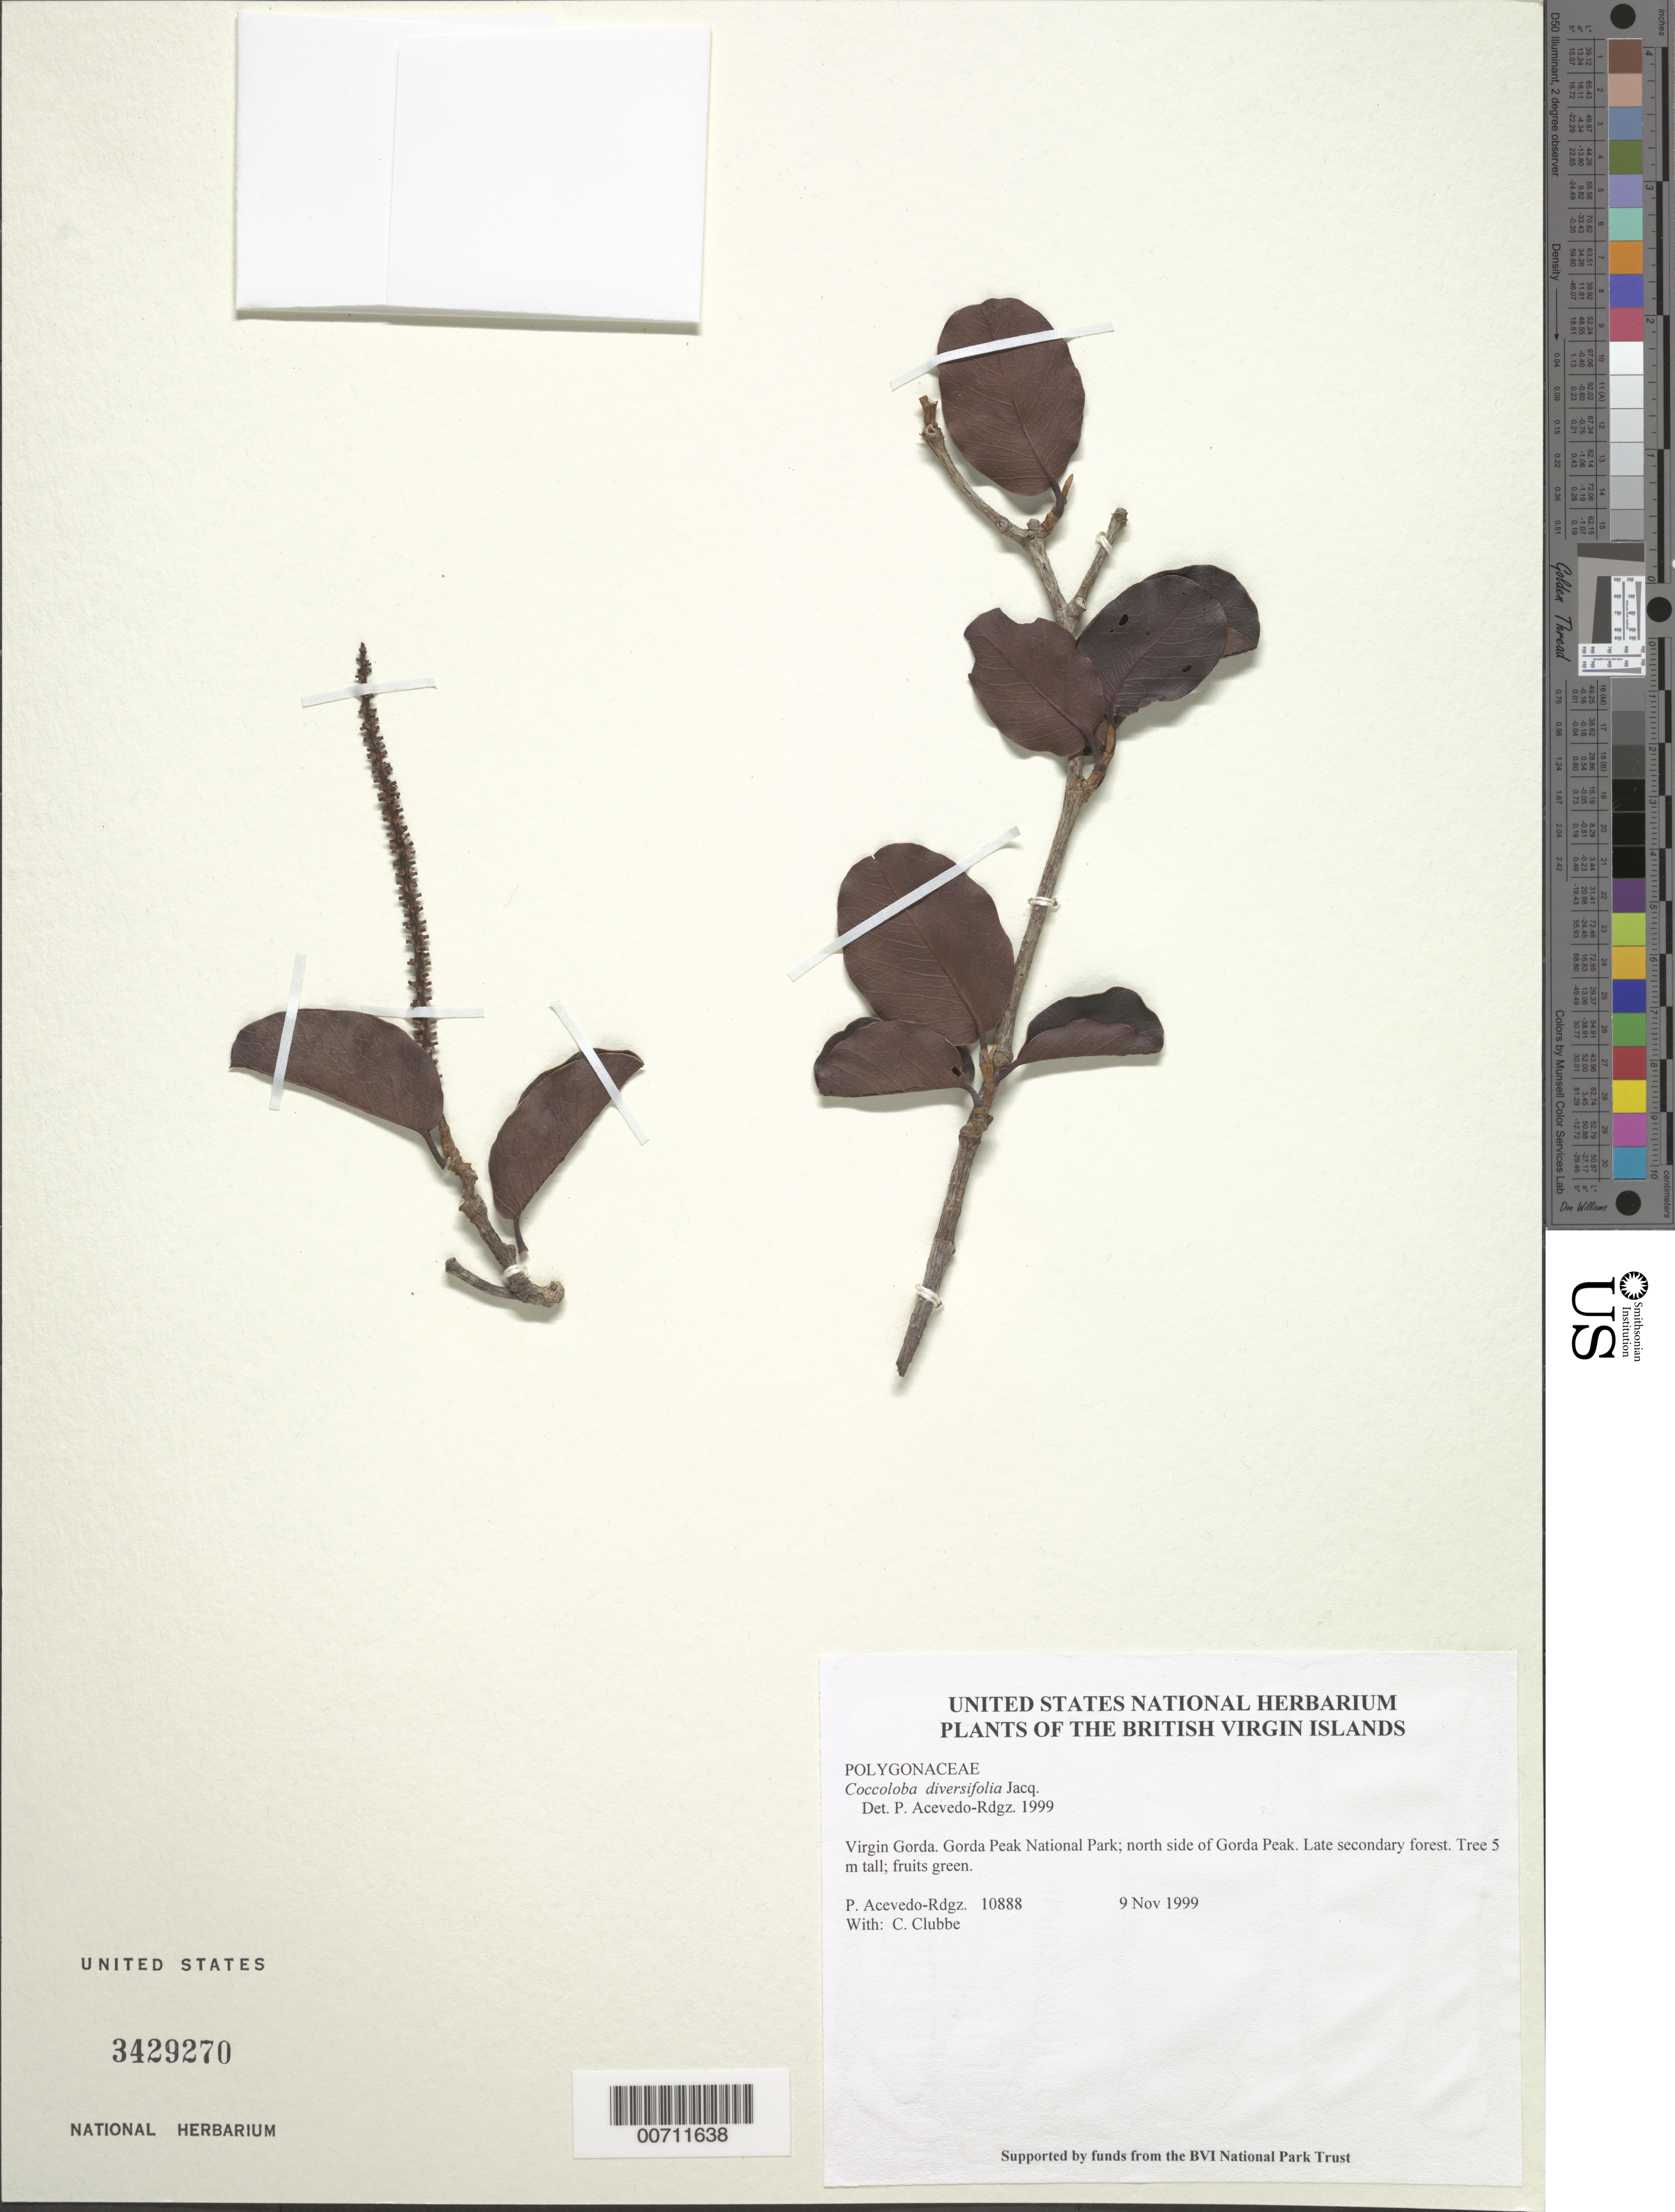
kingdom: Plantae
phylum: Tracheophyta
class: Magnoliopsida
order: Caryophyllales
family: Polygonaceae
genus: Coccoloba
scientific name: Coccoloba diversifolia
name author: Jacq.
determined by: Acevedo-Rodríguez, P., (BOT), Smithsonian Institution - National Museum of Natural History (UNITED STATES)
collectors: P. Acevedo-Rodr., C. Clubbe, M. Gillman & C. Hankamer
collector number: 10888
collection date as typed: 09 Nov 1999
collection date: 1999-11-09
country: British Virgin Islands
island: Virgin Gorda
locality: Gorda Peak National Park; north side of Gorda Peak.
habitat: Late secondary forest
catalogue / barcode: US 3429270